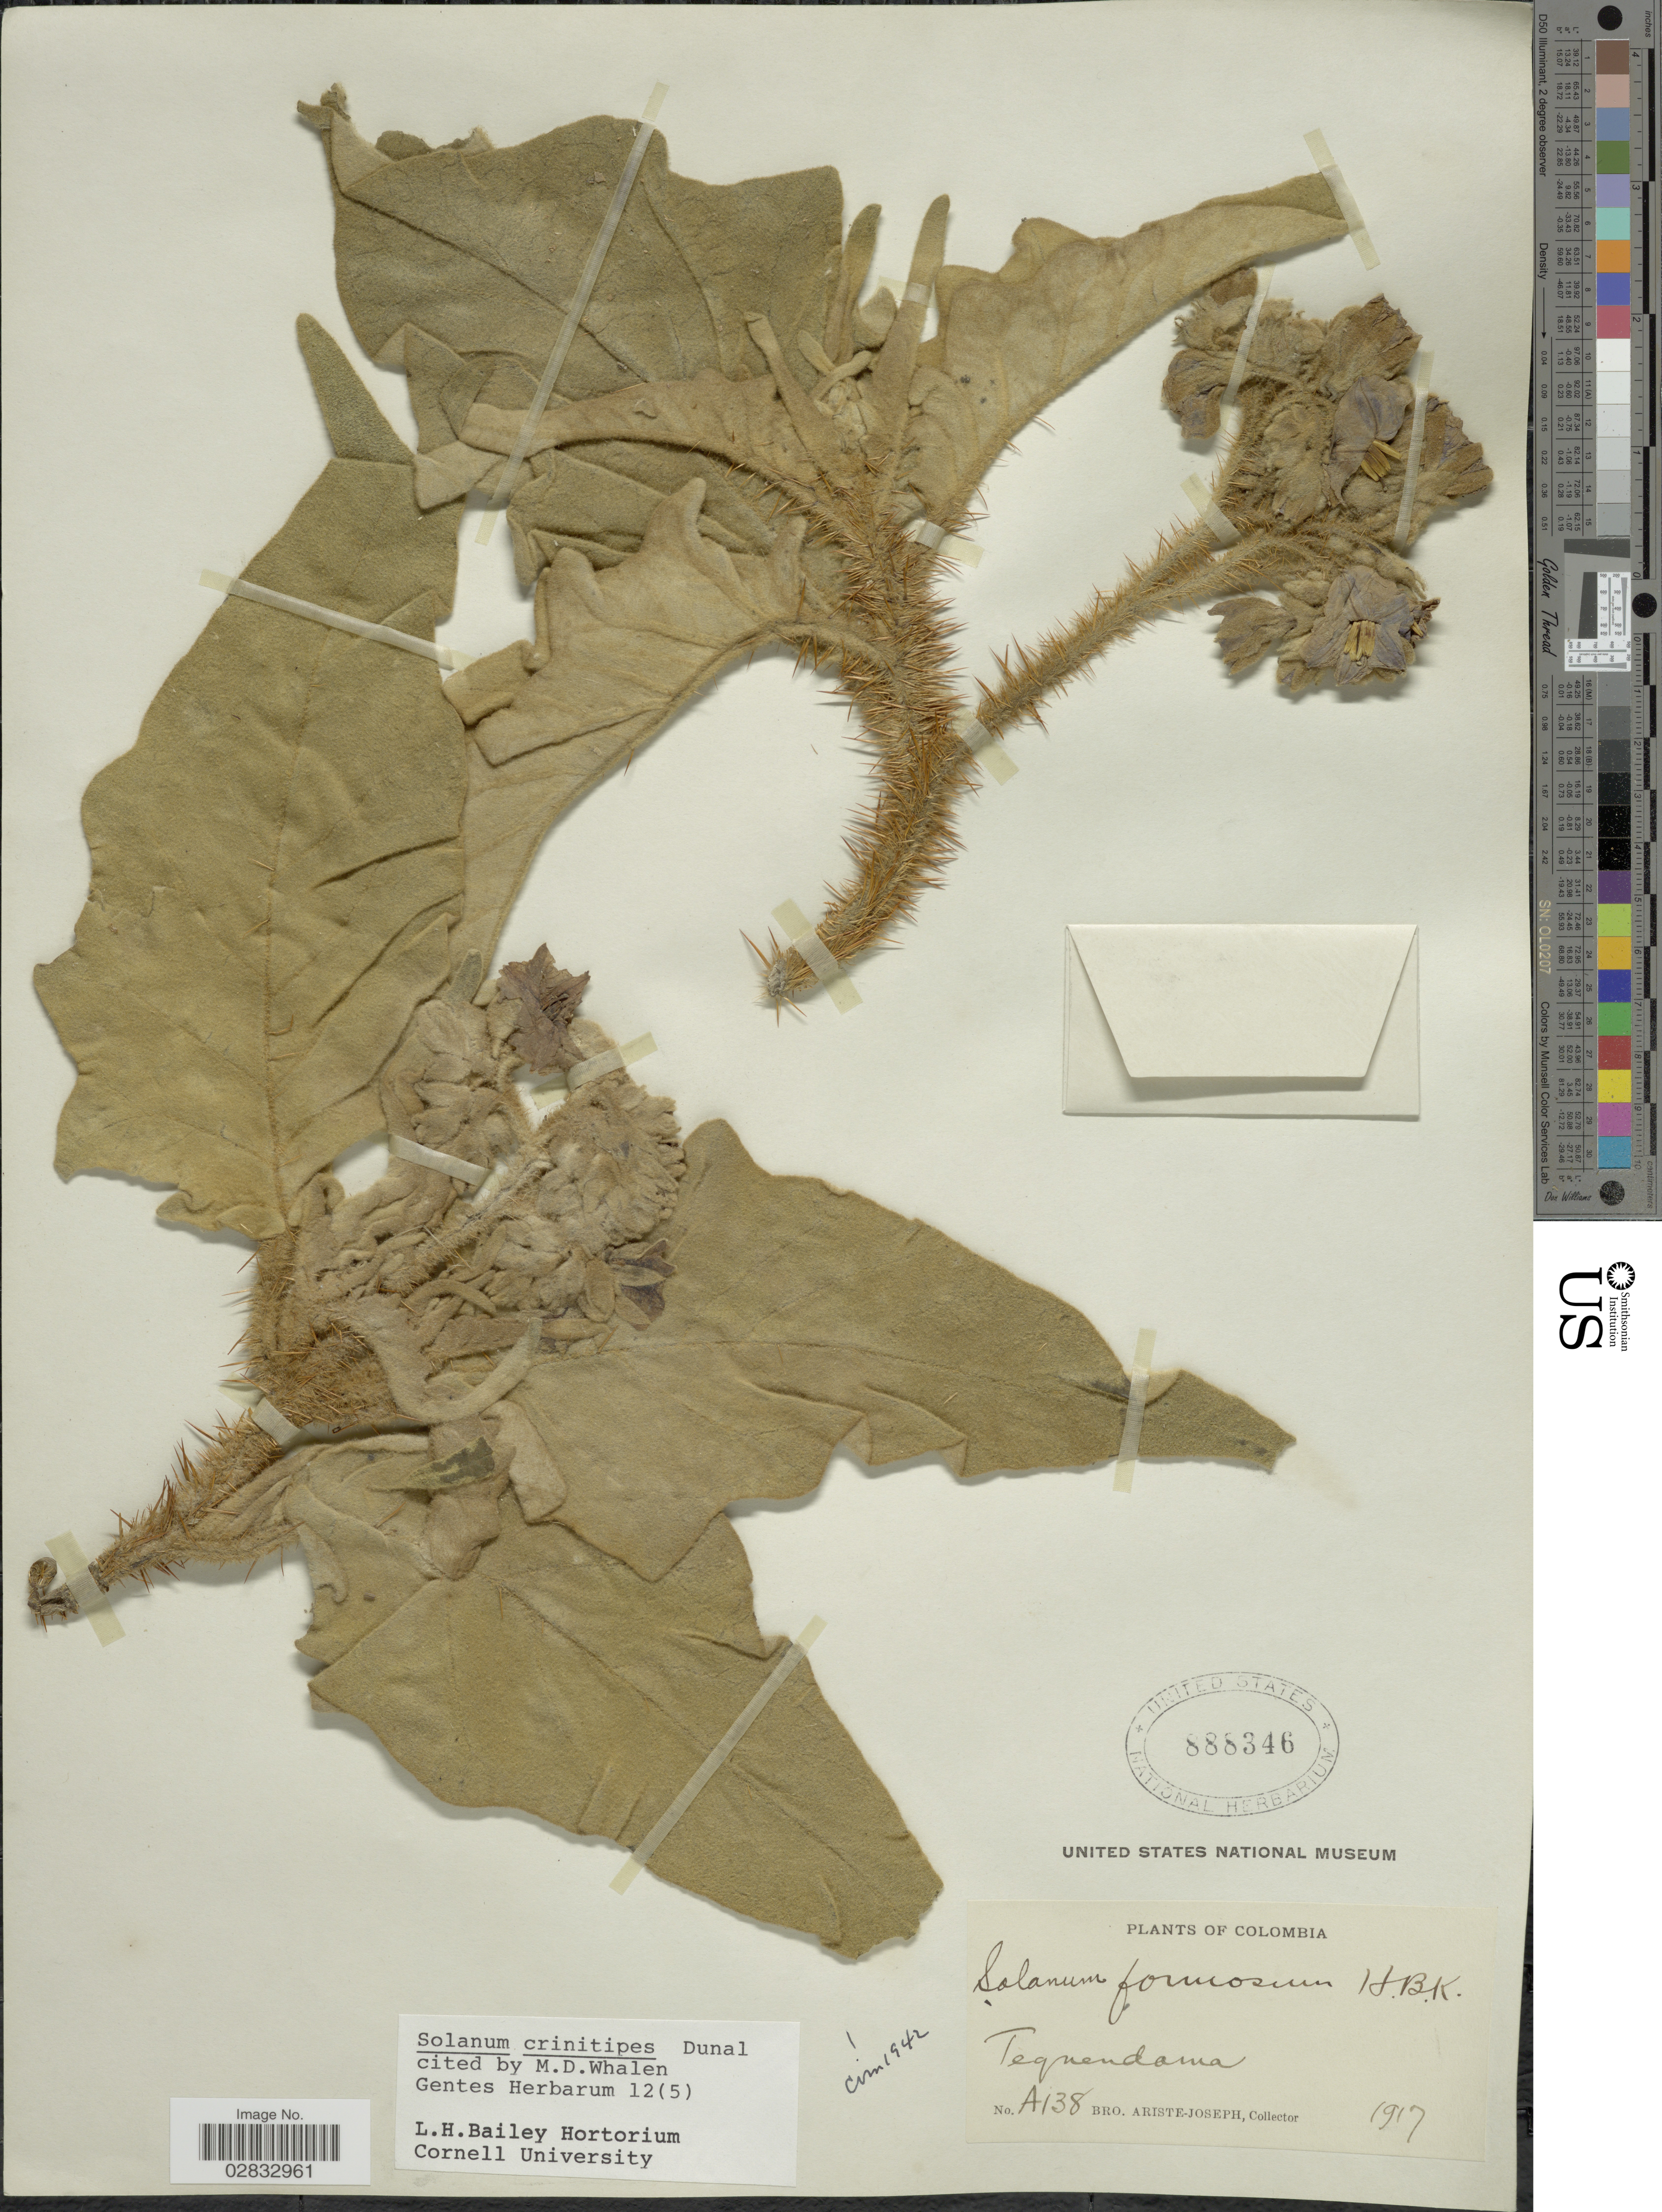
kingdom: Plantae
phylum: Tracheophyta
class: Magnoliopsida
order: Solanales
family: Solanaceae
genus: Solanum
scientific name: Solanum crinitipes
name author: Dunal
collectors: Bro. Ariste-Joseph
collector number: A138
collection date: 1917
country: Colombia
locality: Tequendama.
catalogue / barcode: US 888346